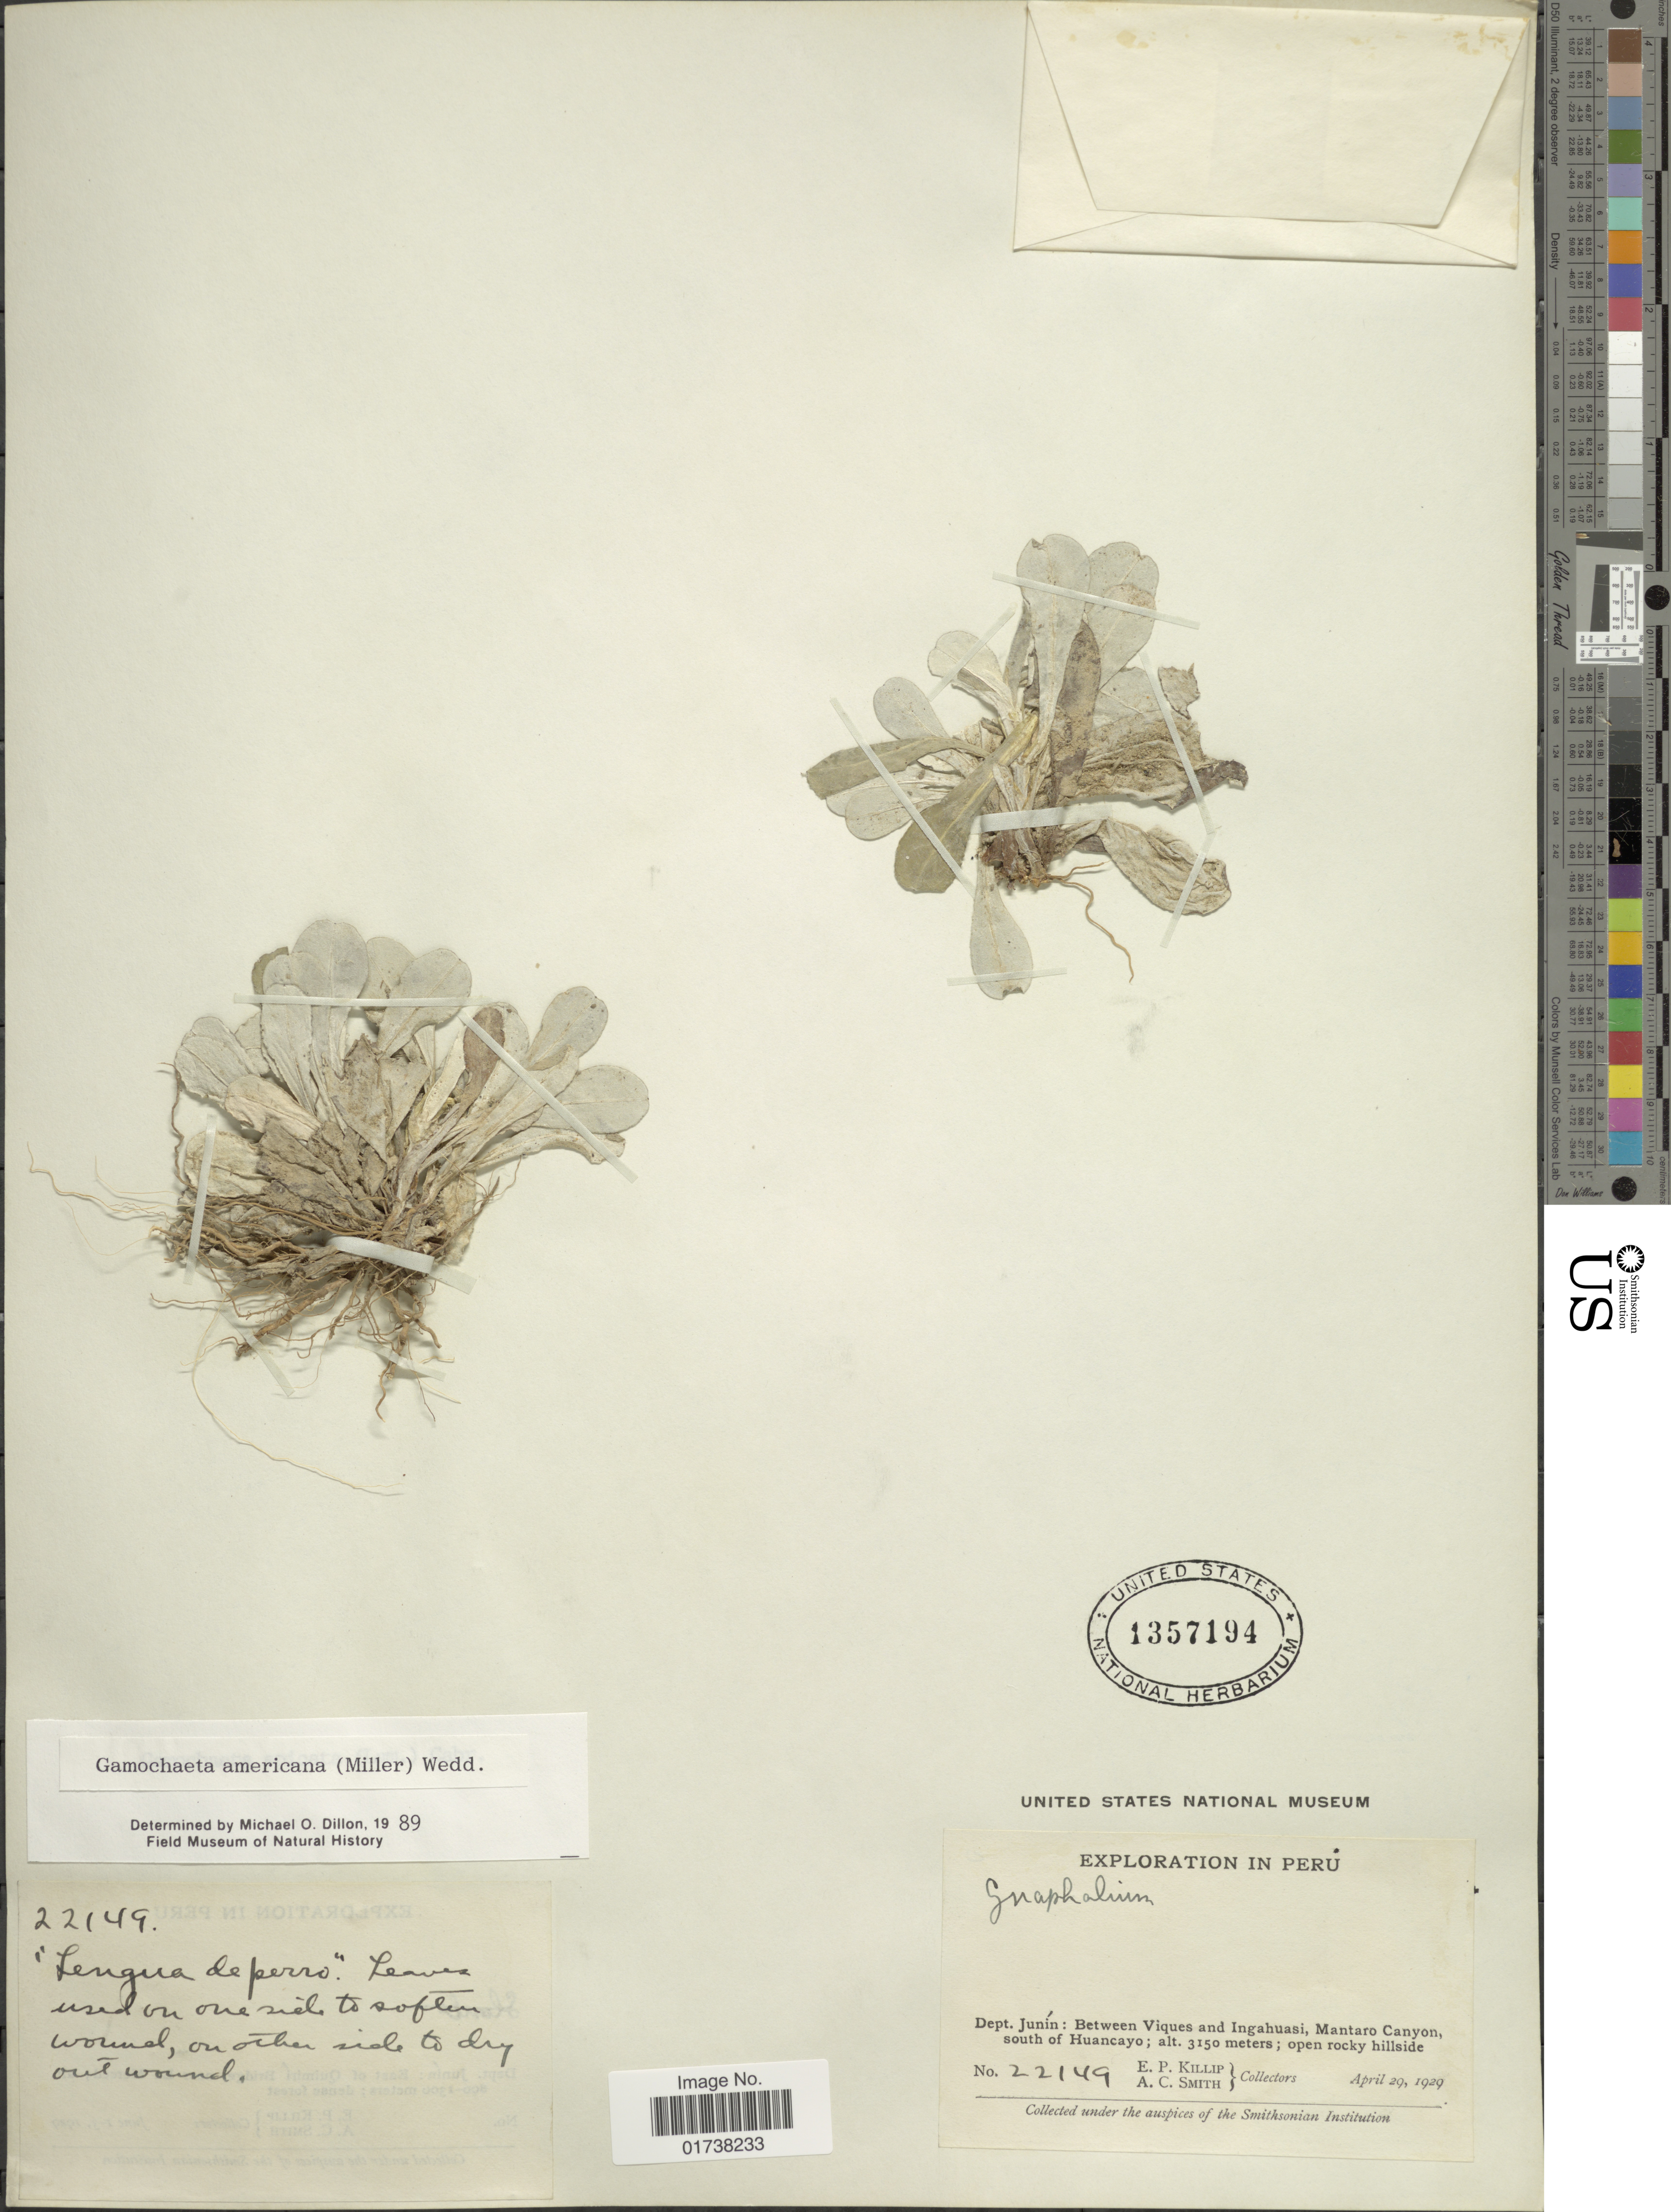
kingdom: Plantae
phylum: Tracheophyta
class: Magnoliopsida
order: Asterales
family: Asteraceae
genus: Gamochaeta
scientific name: Gamochaeta americana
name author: (Mill.) Wedd.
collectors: E. P. Killip & A. C. Smith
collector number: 22149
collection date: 1929-04-29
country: Peru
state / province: Junín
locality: Dept. Junin: Between Viques and Ingahuasi, Mantaro Canyon, south of Huancayo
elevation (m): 3150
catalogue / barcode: US 1357194